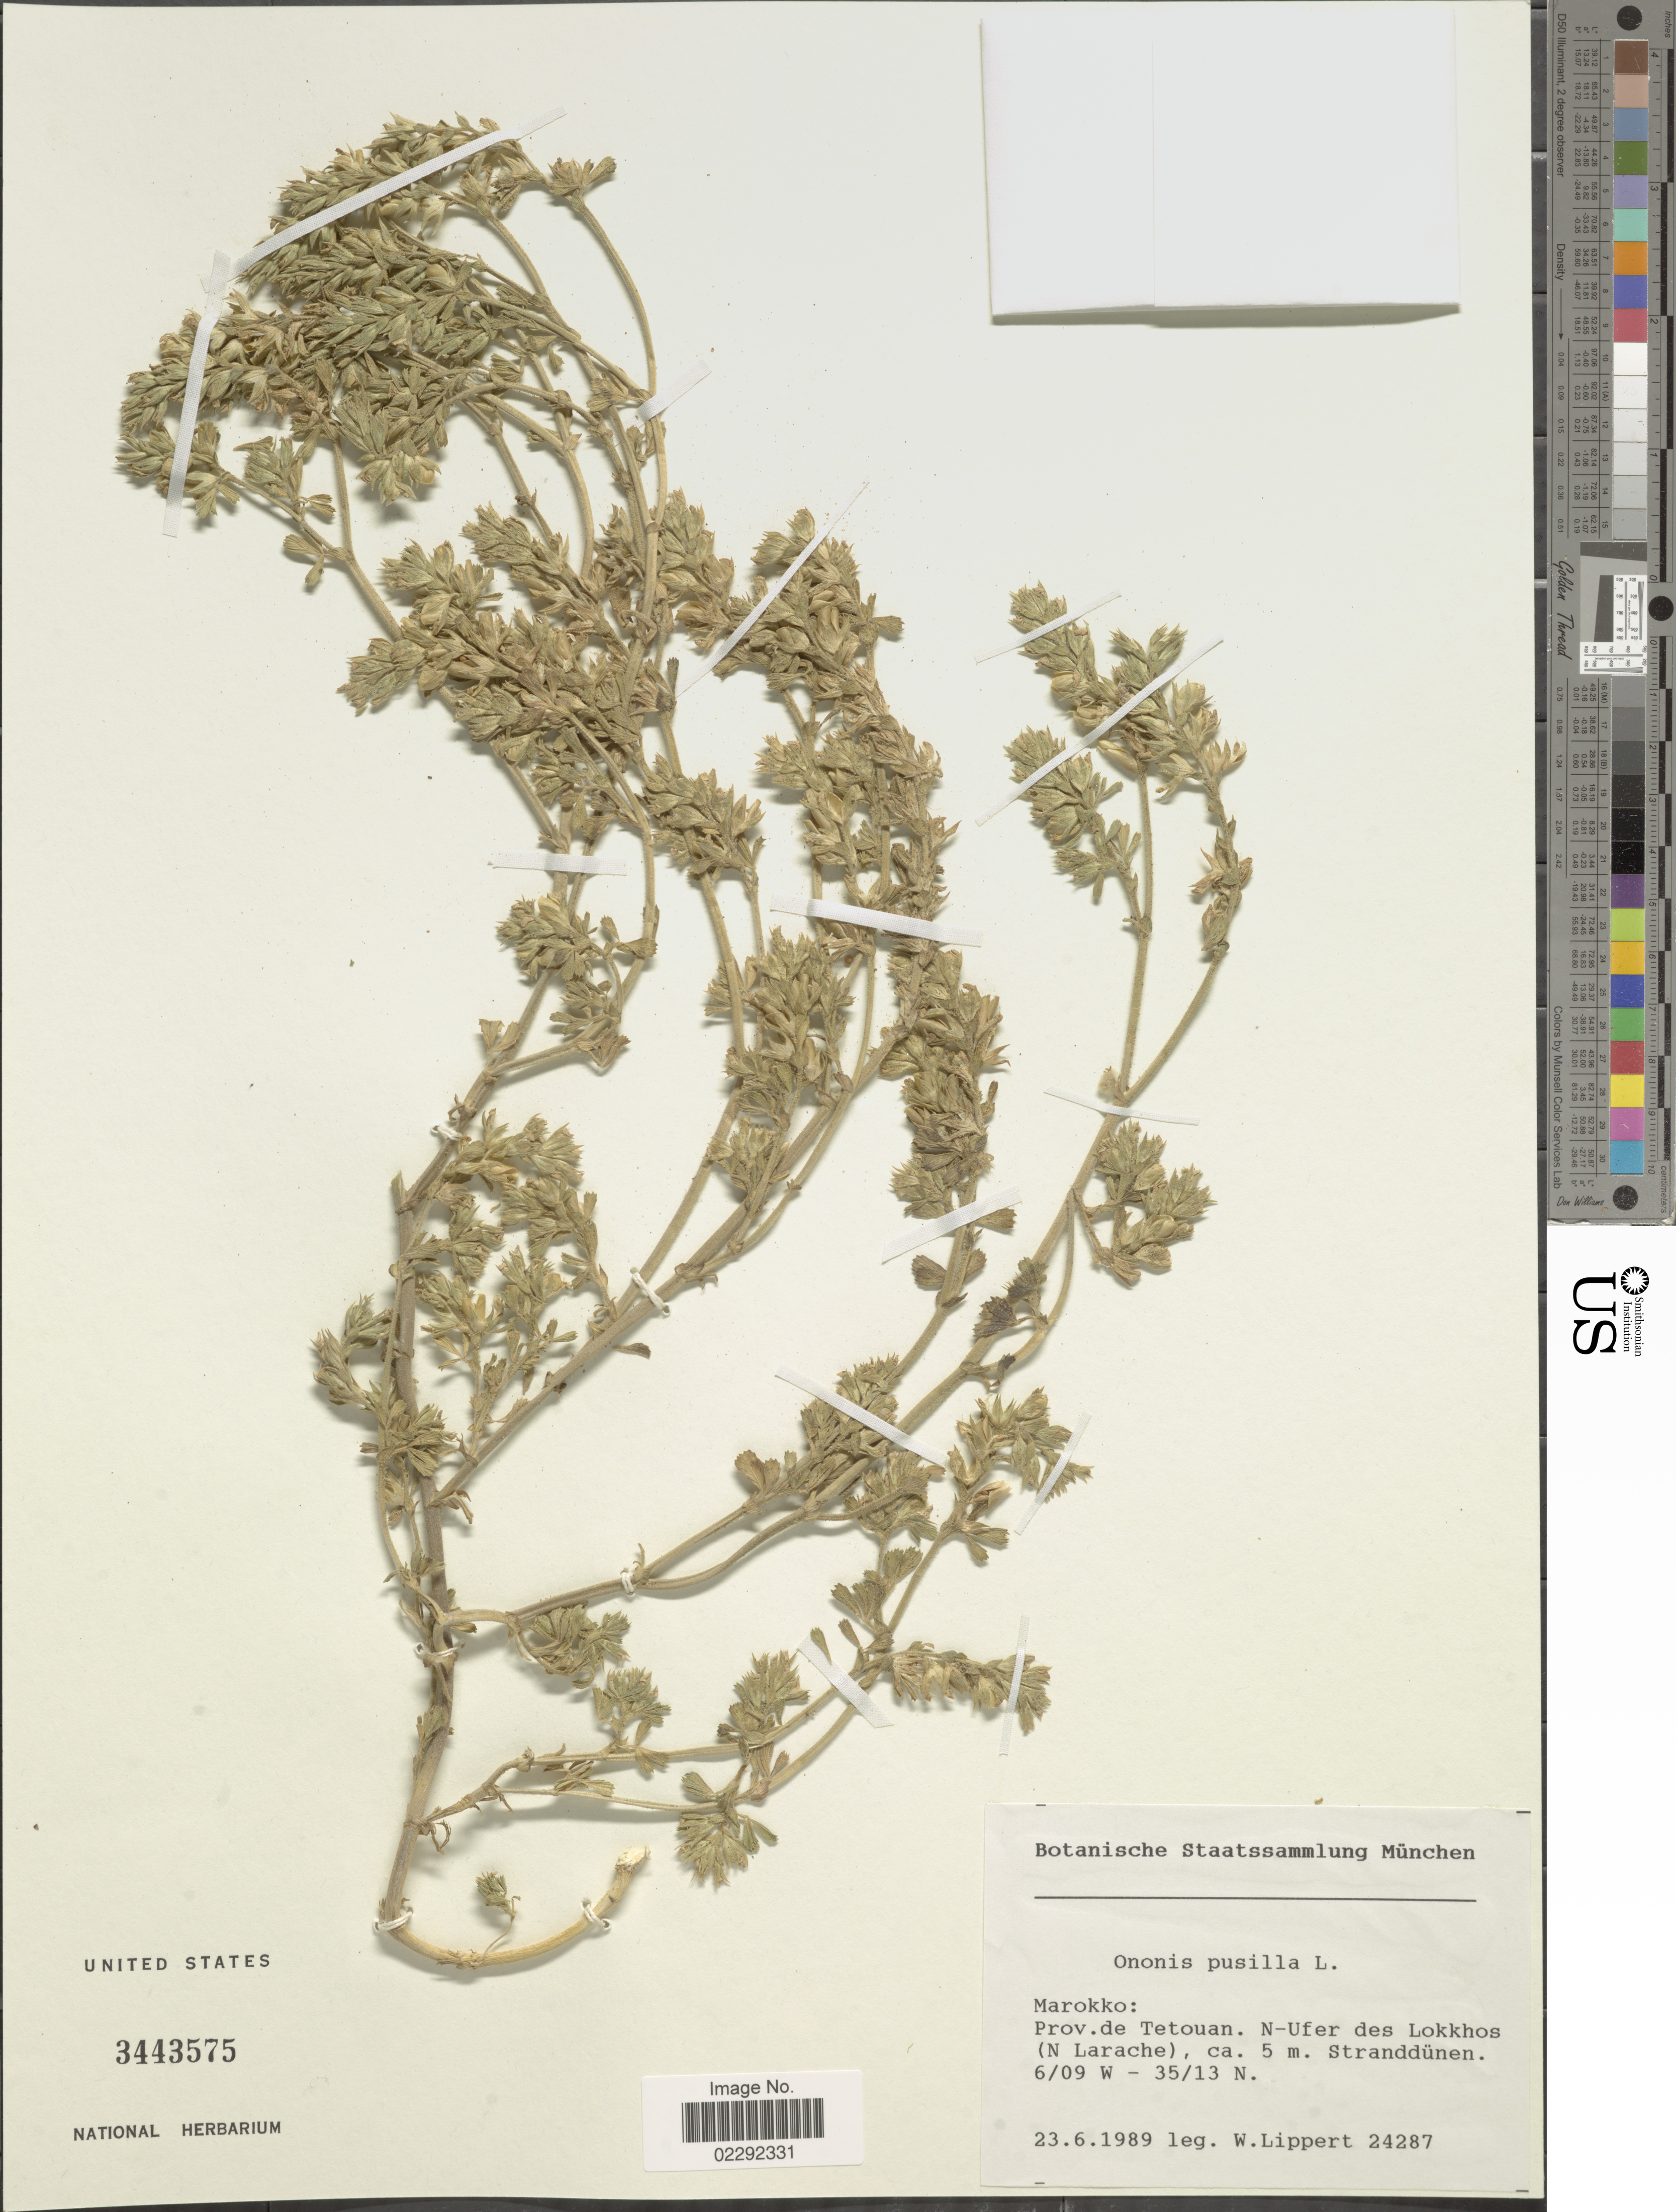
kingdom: Plantae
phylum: Tracheophyta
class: Magnoliopsida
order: Fabales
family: Fabaceae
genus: Ononis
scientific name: Ononis pusilla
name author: L.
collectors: W. Lippert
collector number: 24287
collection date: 1989-06-23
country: Morocco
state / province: Tanger-Tétouan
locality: Prov. de Tetouan. N-Ufer des Lokkhos (N Larache)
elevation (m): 5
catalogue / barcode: US 3443575